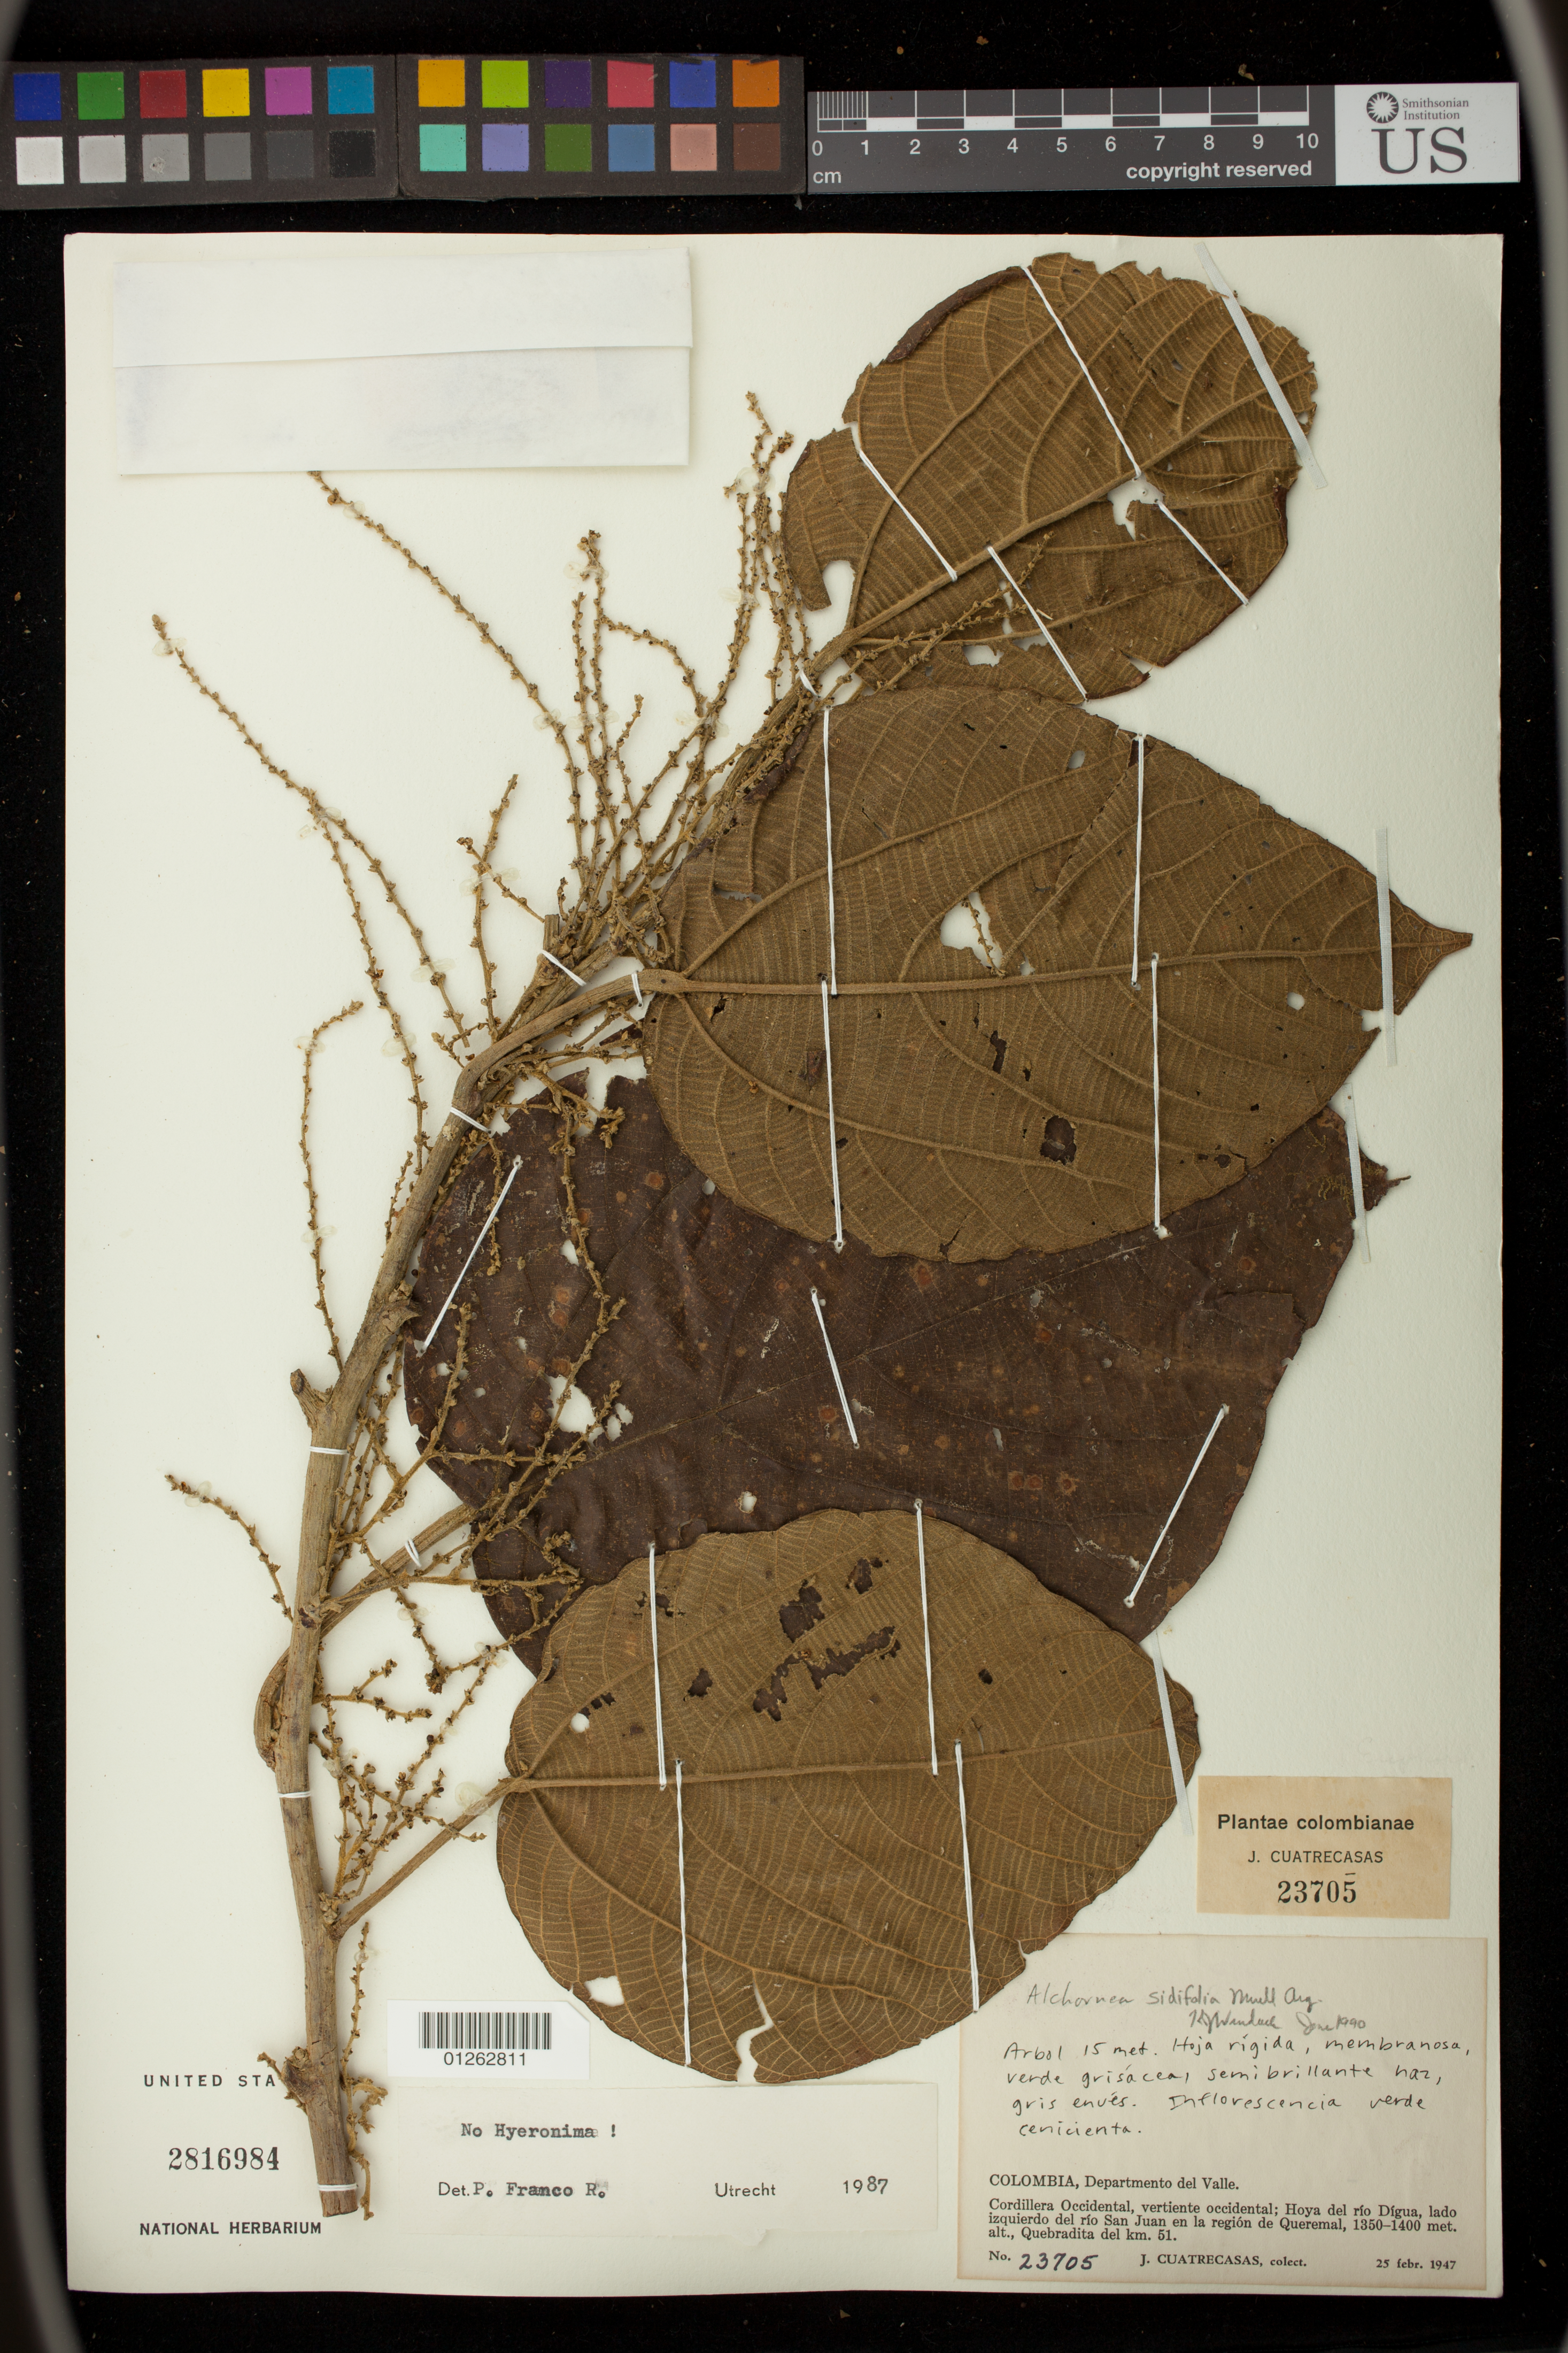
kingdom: Plantae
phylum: Tracheophyta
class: Magnoliopsida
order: Malpighiales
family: Euphorbiaceae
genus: Alchornea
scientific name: Alchornea sidifolia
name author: Müll. Arg.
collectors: J. Cuatrecasas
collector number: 23705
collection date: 1947-02-25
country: Colombia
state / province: Valle del Cauca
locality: Cordillera Occidental, Vertiente Occidental, Hoya del Rio Digua, Lado Izquierdo del Rio San Juan en La region de Queremal; quebradita del km 51.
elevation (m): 1350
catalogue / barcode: US 2816984